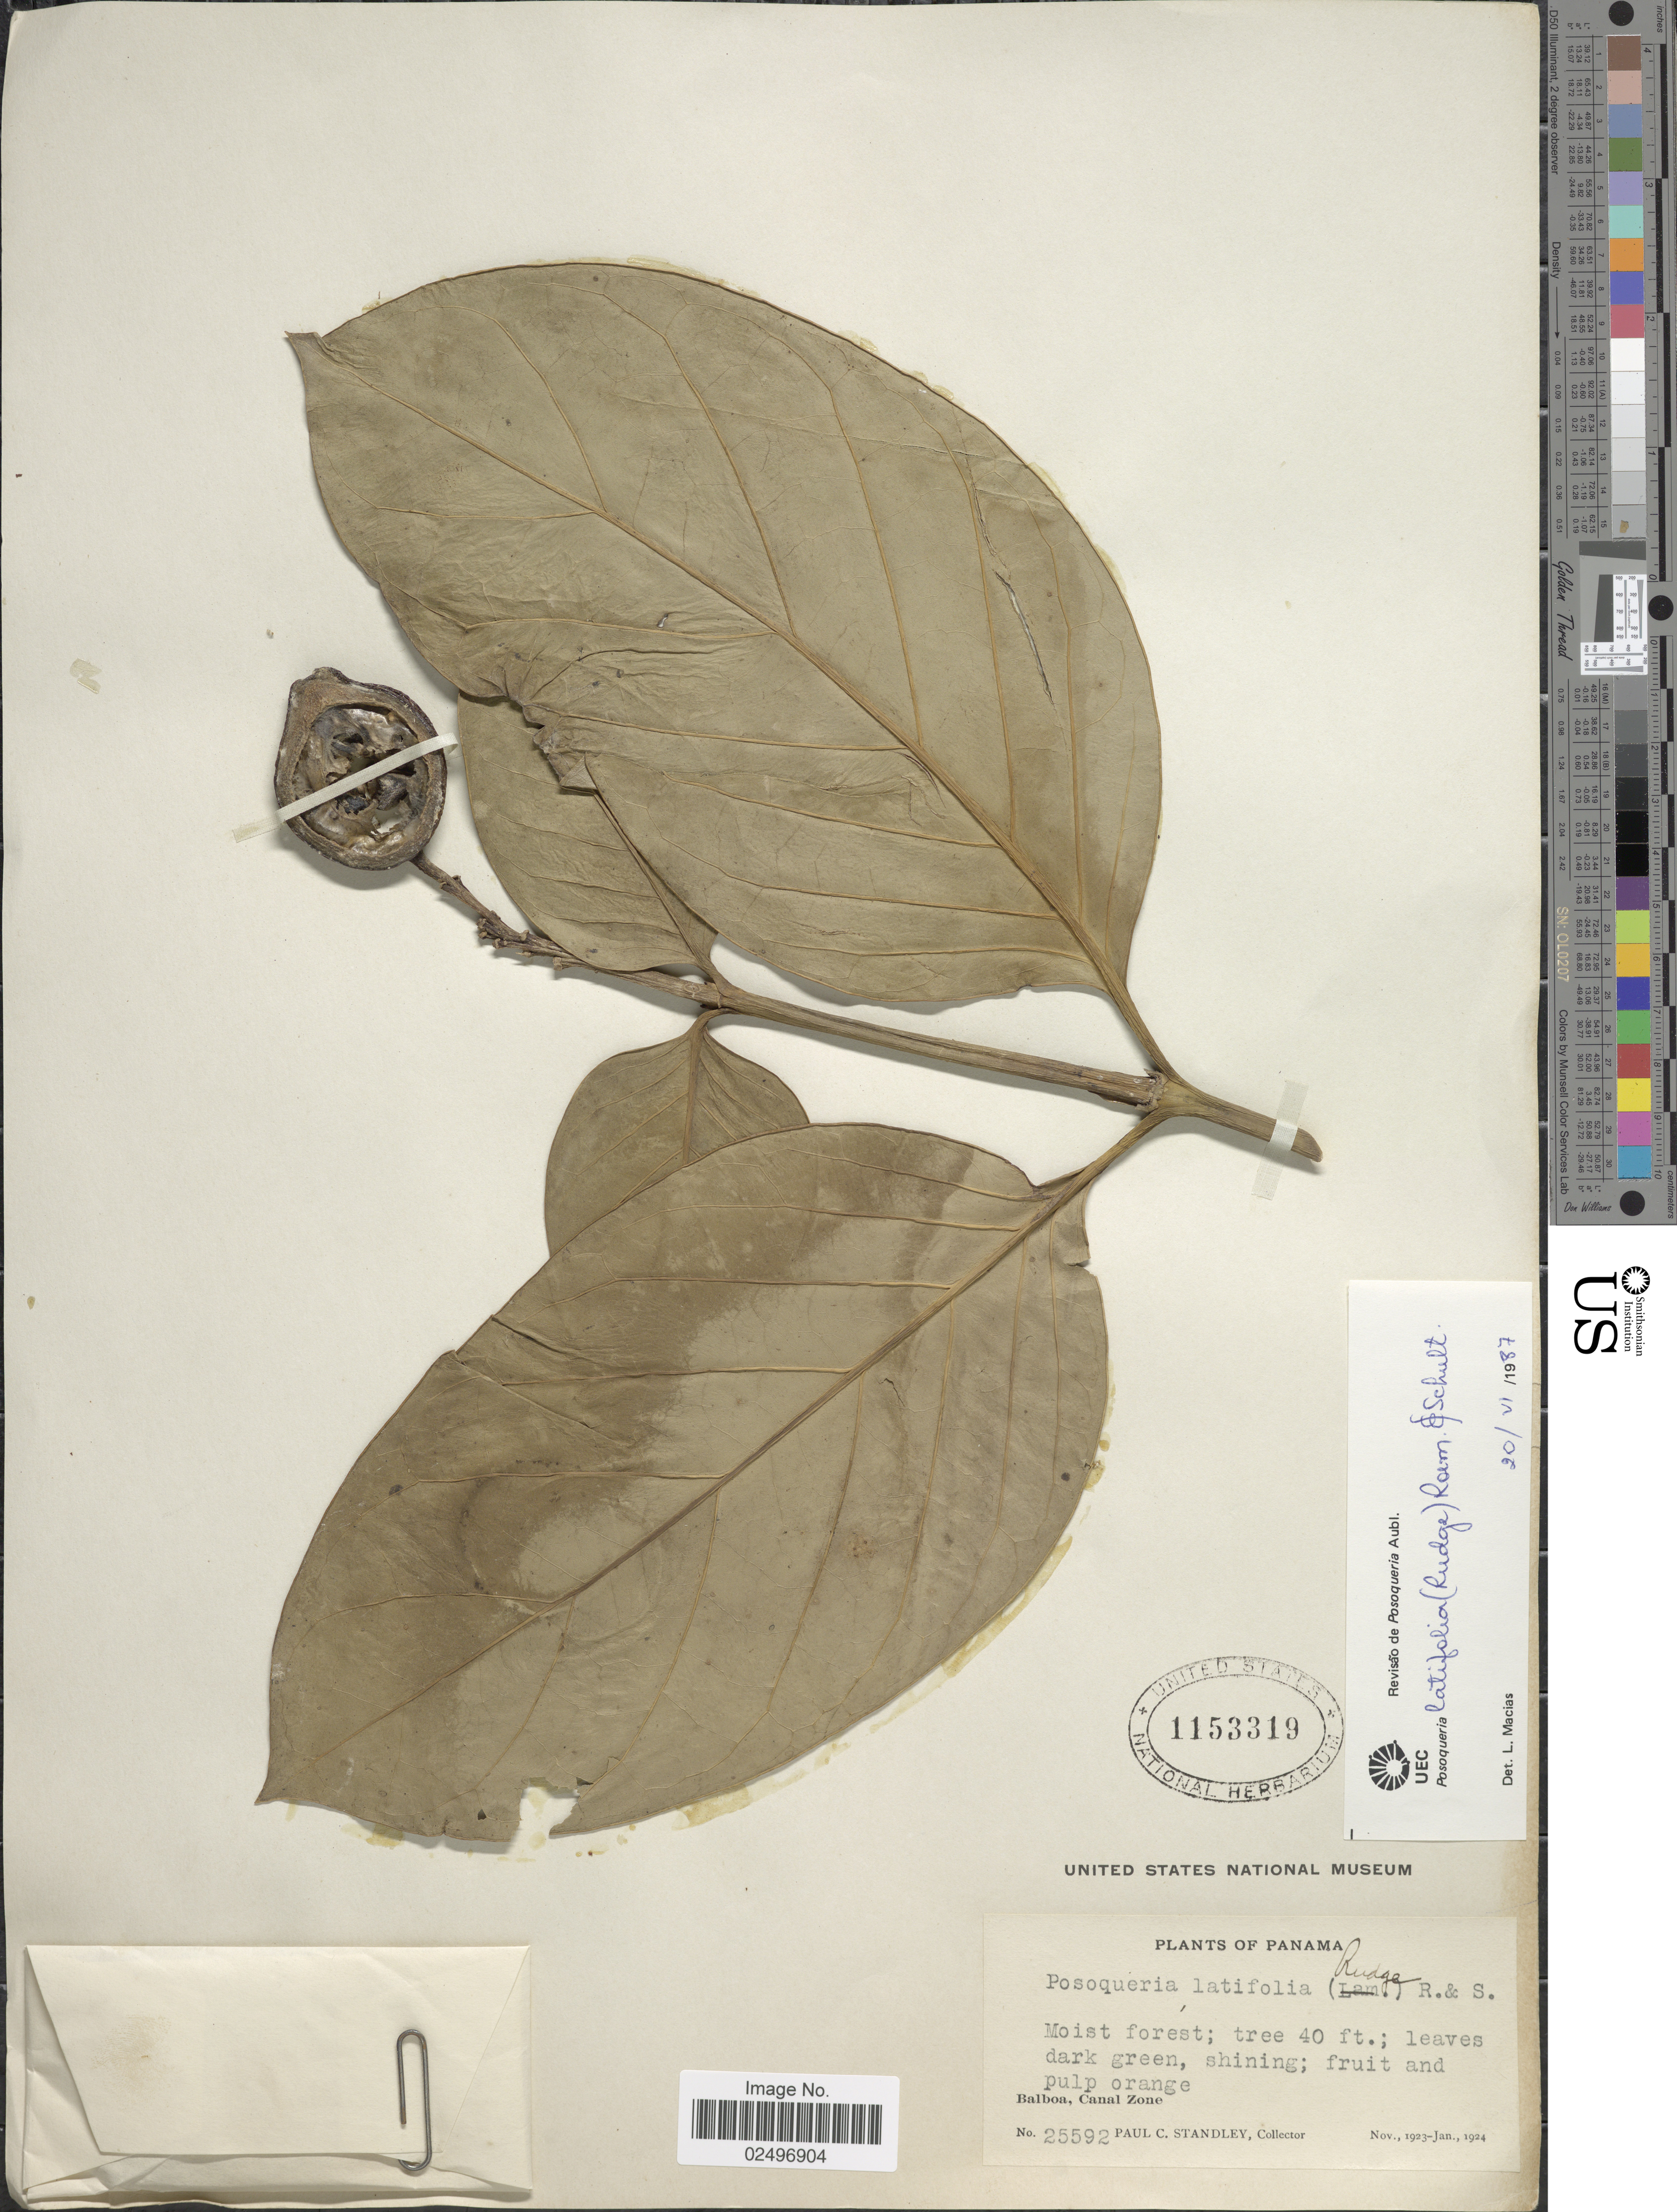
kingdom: Plantae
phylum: Tracheophyta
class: Magnoliopsida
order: Gentianales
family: Rubiaceae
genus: Posoqueria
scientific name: Posoqueria latifolia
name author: (Rudge) Roem. & Schult.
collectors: P. C. Standley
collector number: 25592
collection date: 1923-11/1924-01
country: Panama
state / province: Colón / Panamá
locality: Balboa, Canal Zone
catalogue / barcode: US 1153319